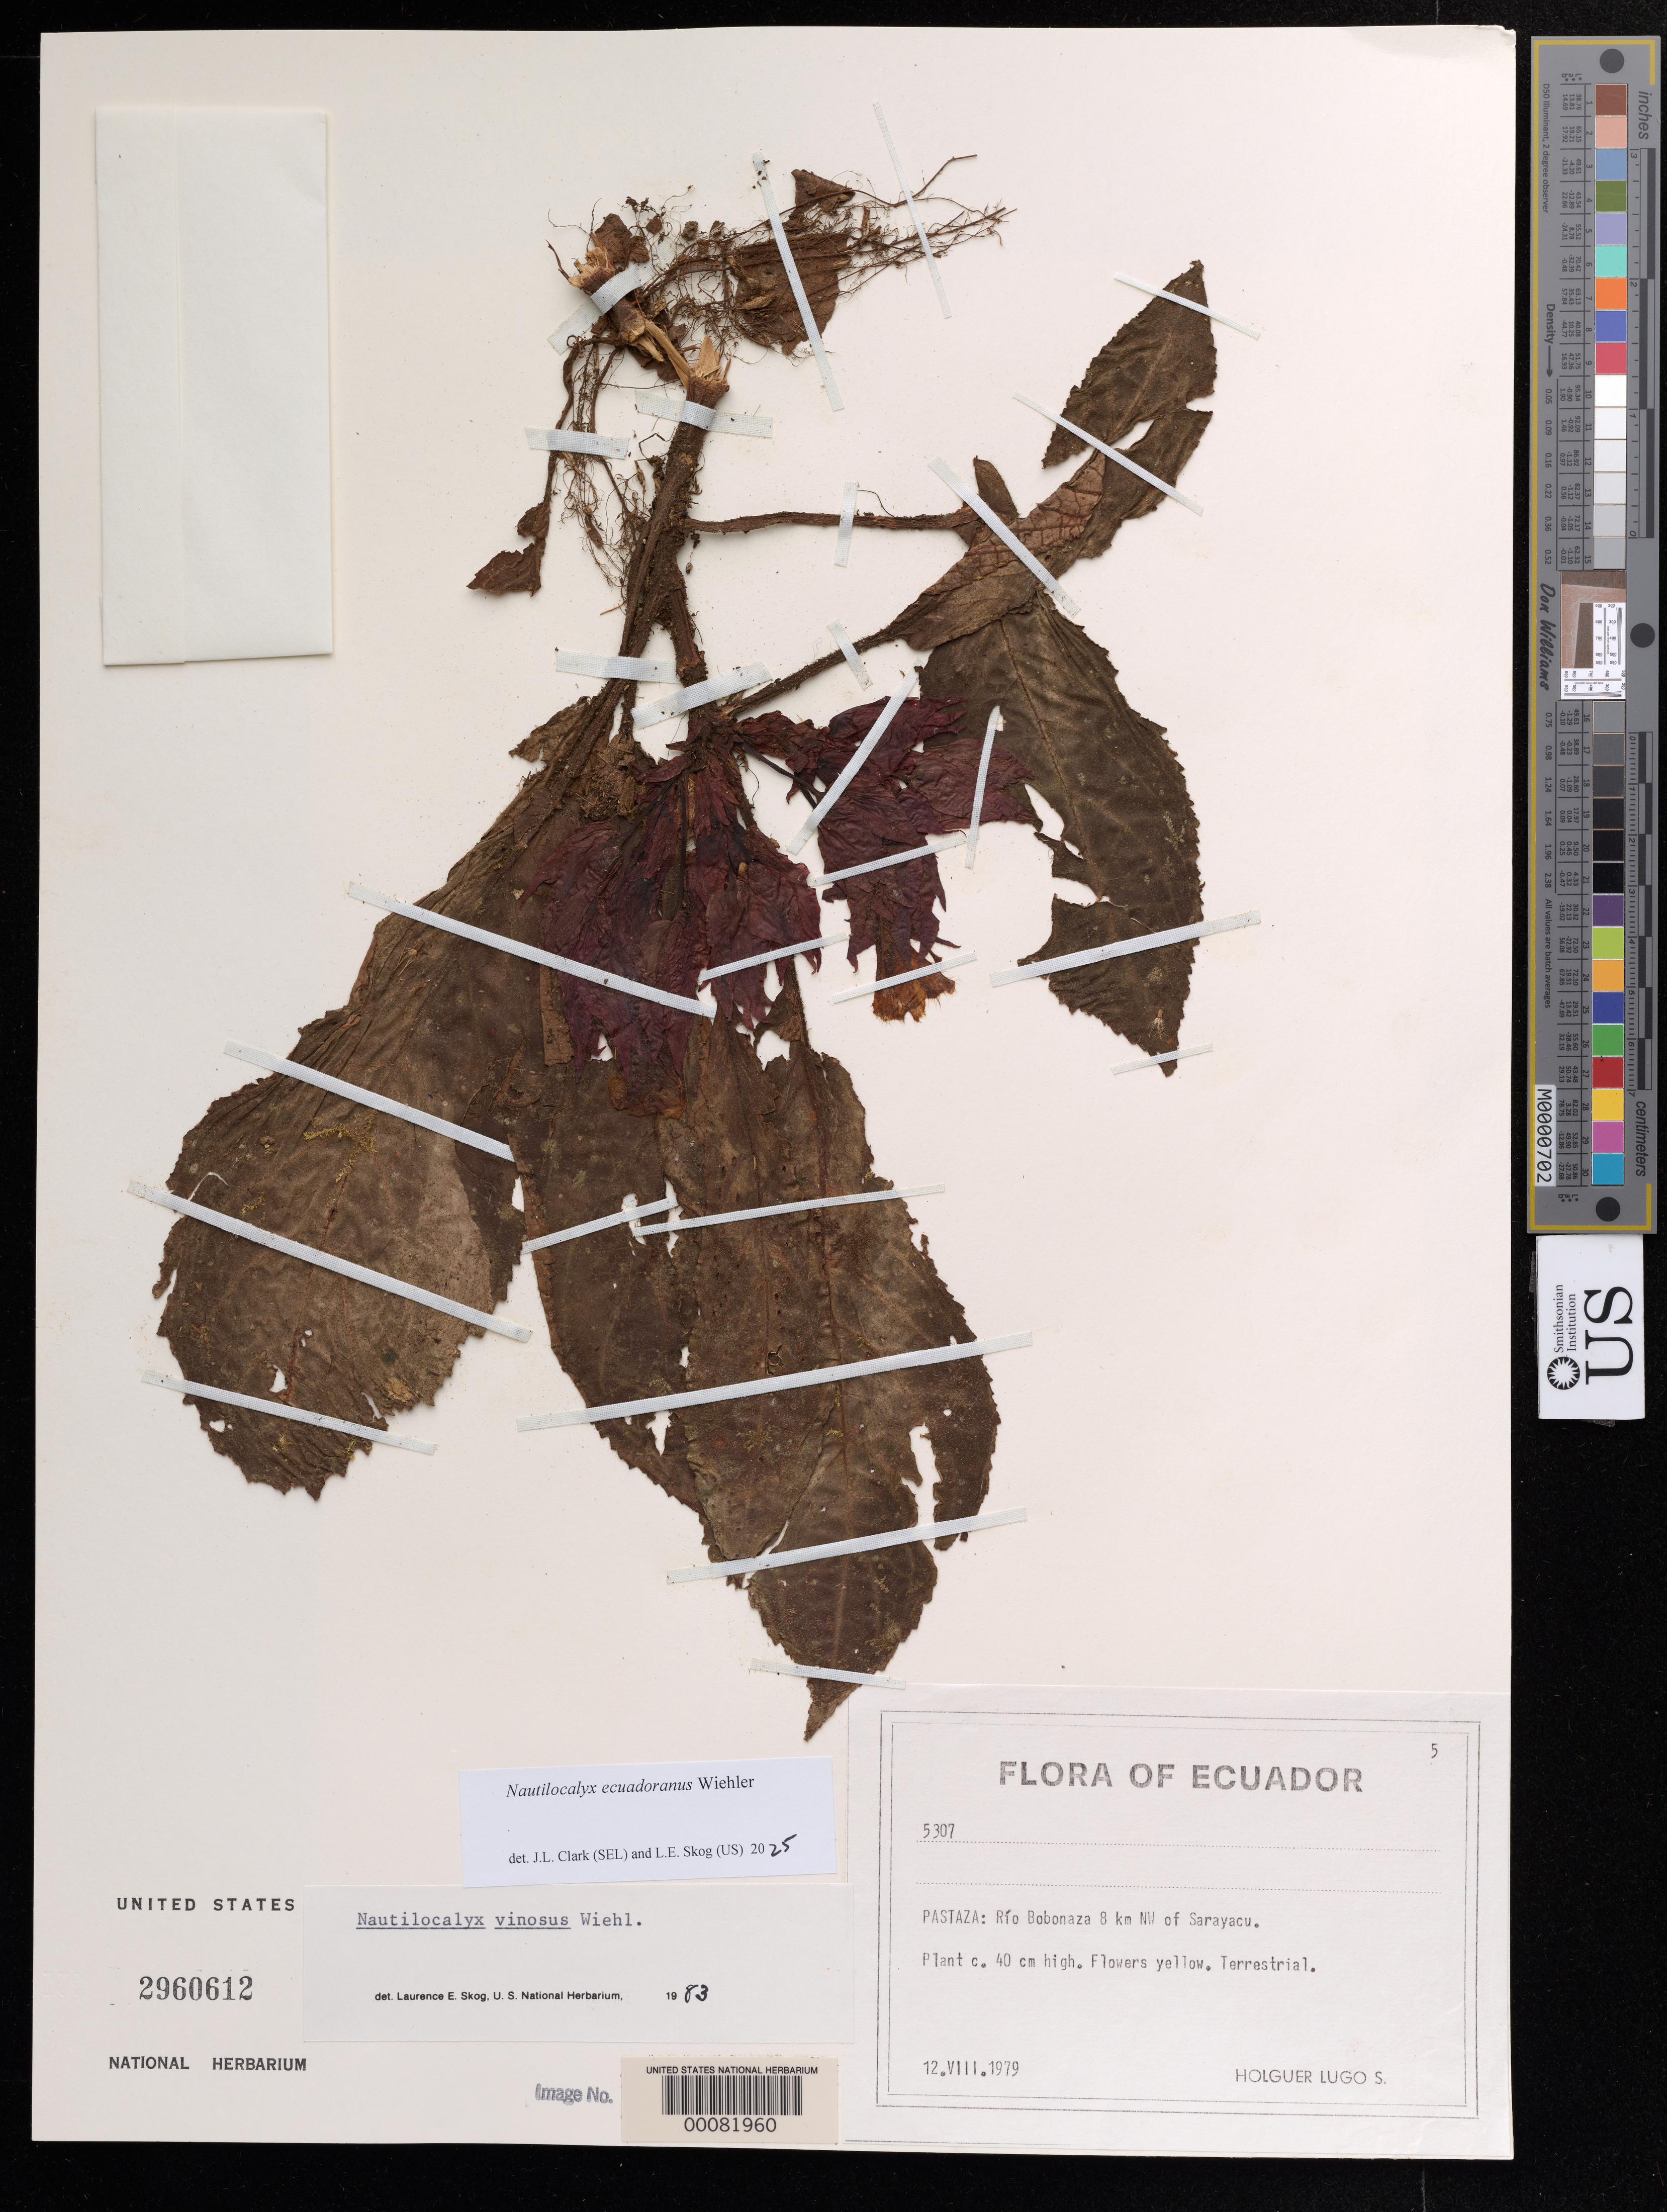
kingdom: Plantae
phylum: Tracheophyta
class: Magnoliopsida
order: Lamiales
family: Gesneriaceae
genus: Nautilocalyx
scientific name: Nautilocalyx ecuadoranus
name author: Wiehler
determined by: Clark, J. L.; Skog, Laurence E.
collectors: H. Lugo S.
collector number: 5307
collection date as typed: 12 Aug 1979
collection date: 1979-08-12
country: Ecuador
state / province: Pastaza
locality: Rio Bobonaza 8 km NW of Sarayacu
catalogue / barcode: US 2960612